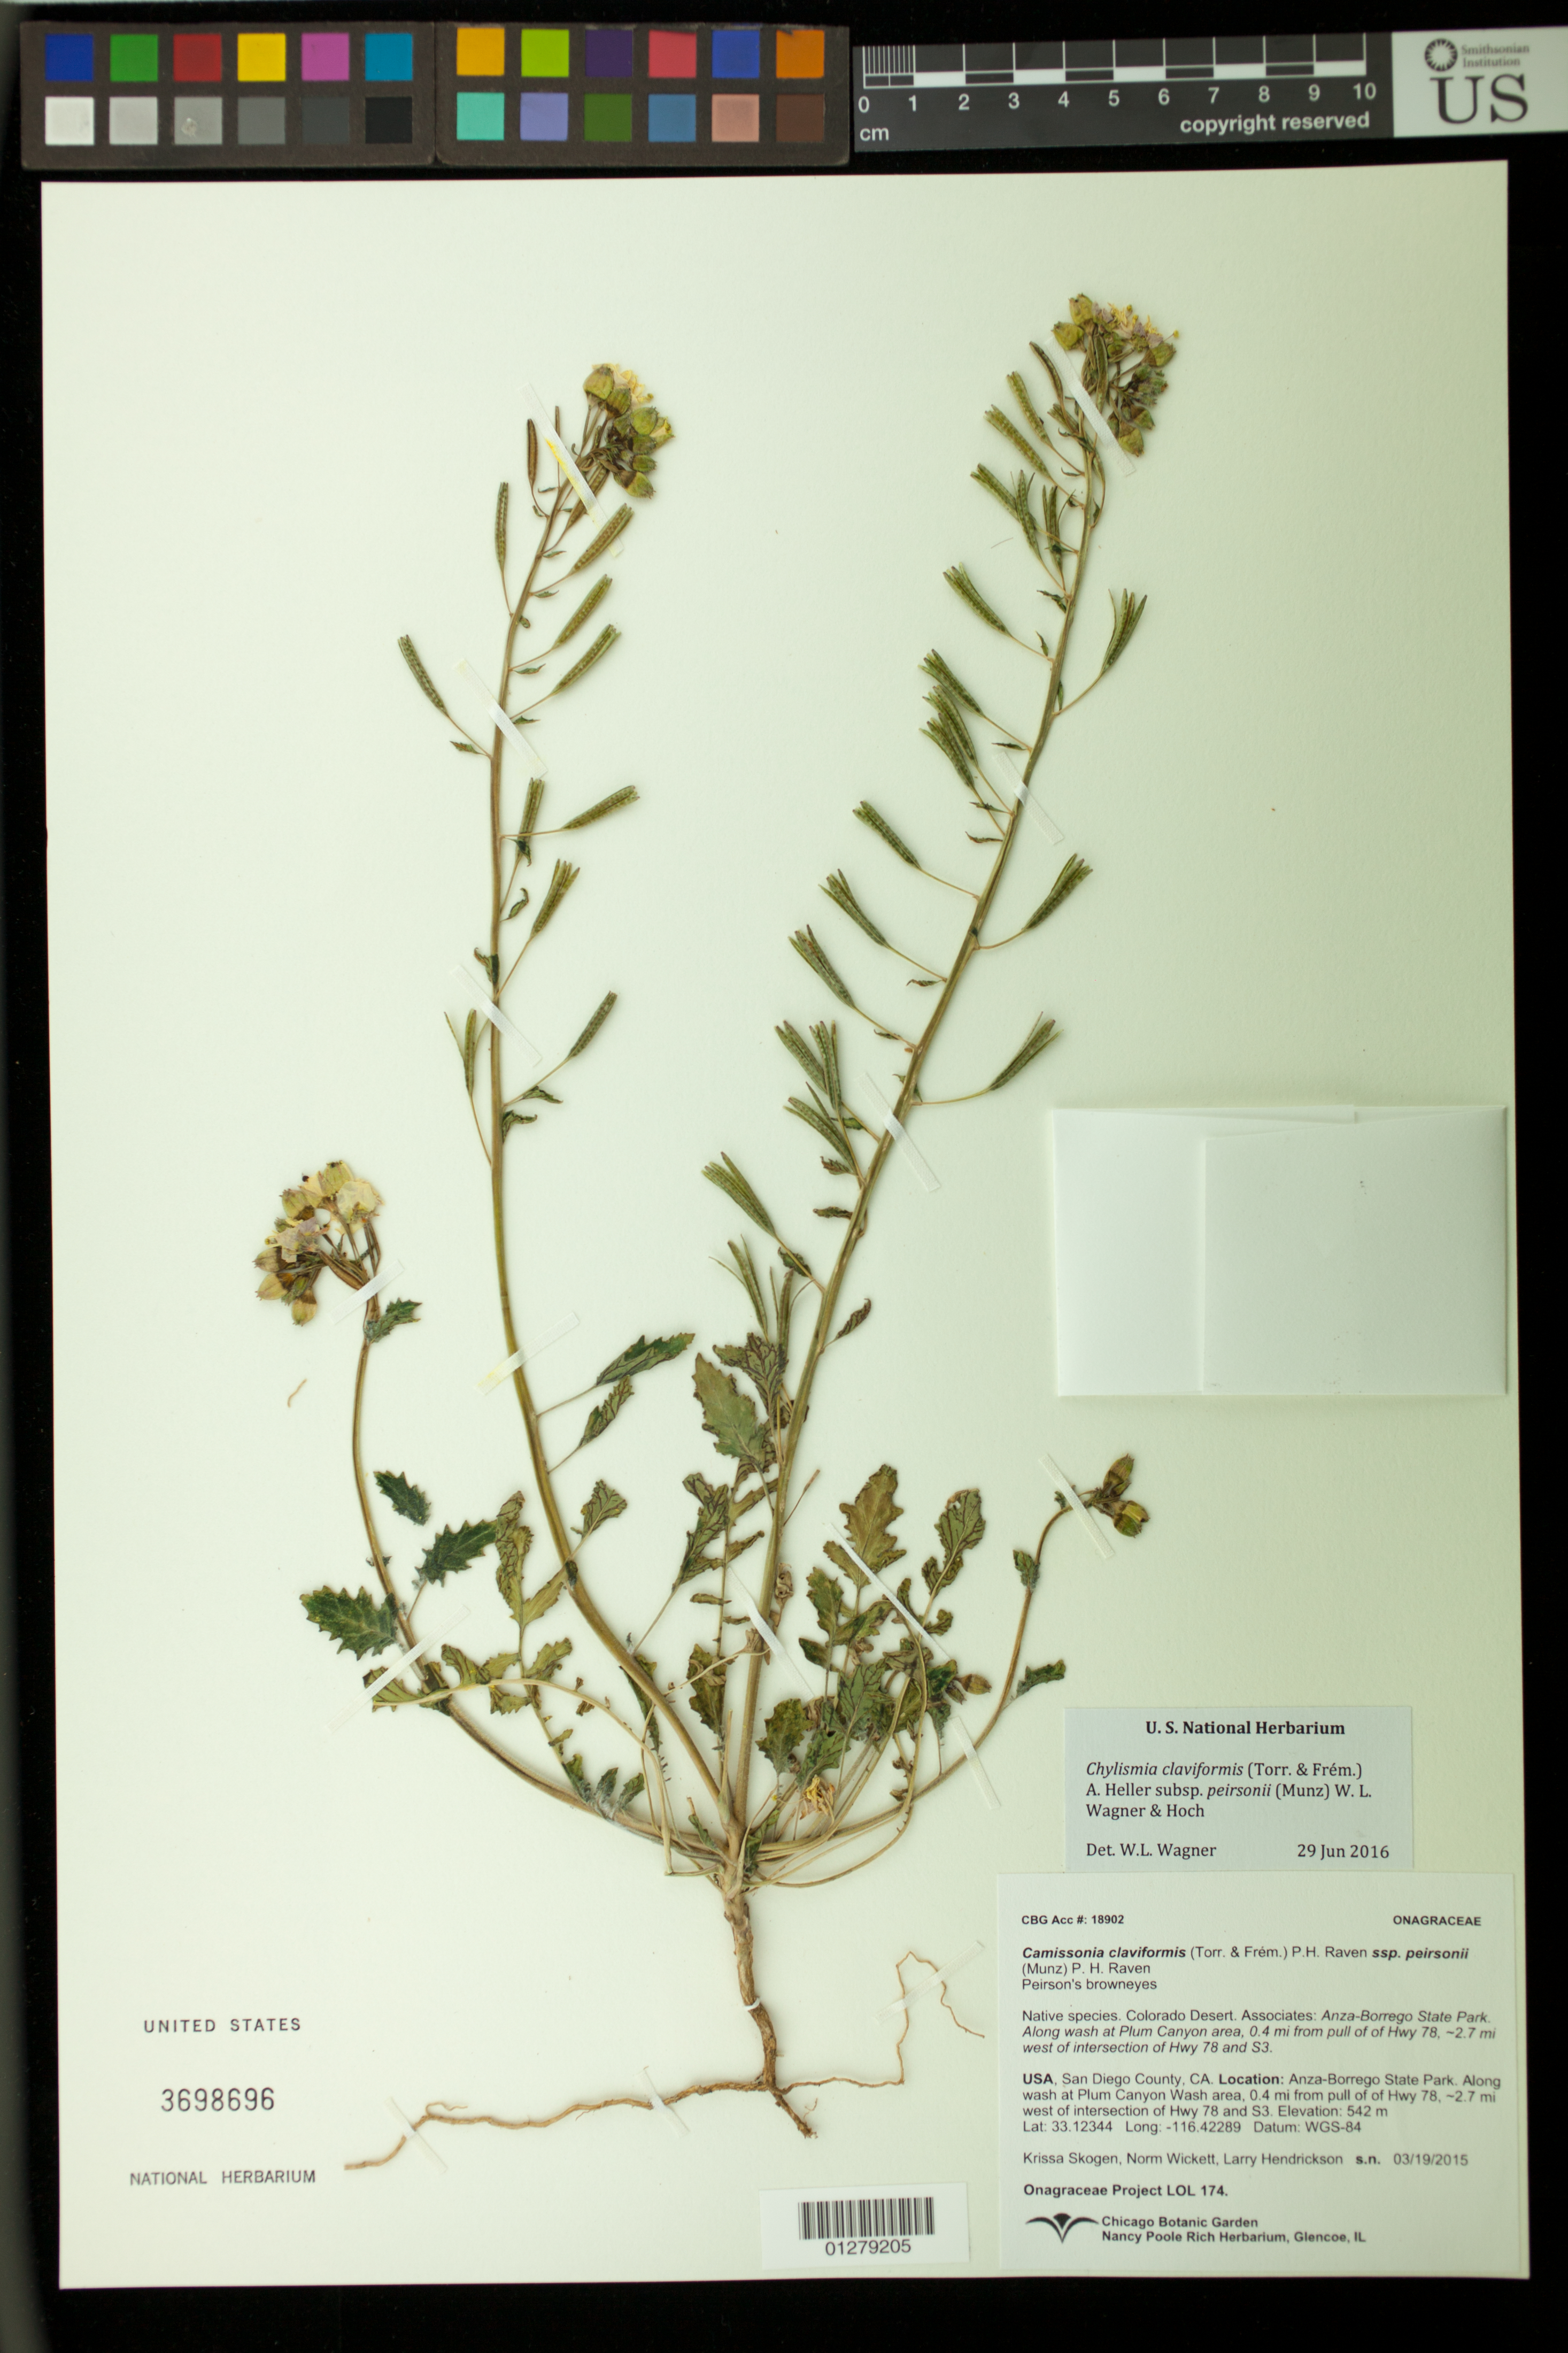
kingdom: Plantae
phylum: Tracheophyta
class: Magnoliopsida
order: Myrtales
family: Onagraceae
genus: Chylismia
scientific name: Chylismia claviformis subsp. peirsonii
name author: (Munz) W.L. Wagner & Hoch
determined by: Wagner, W. L., (BOT), Smithsonian Institution - National Museum of Natural History (UNITED STATES)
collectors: K. Skogen & L. Hendrickson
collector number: LOL 174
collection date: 2015-03-19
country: United States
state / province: California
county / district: San Diego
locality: Anza-Borrego State Park. Along wash at Plum Canyon area, 0.4 mi from pull of of Hwy 78, ~2.7 mi west of intersection of Hwy 78 and S3.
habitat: Colorado Desert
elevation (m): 542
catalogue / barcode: US 3698696